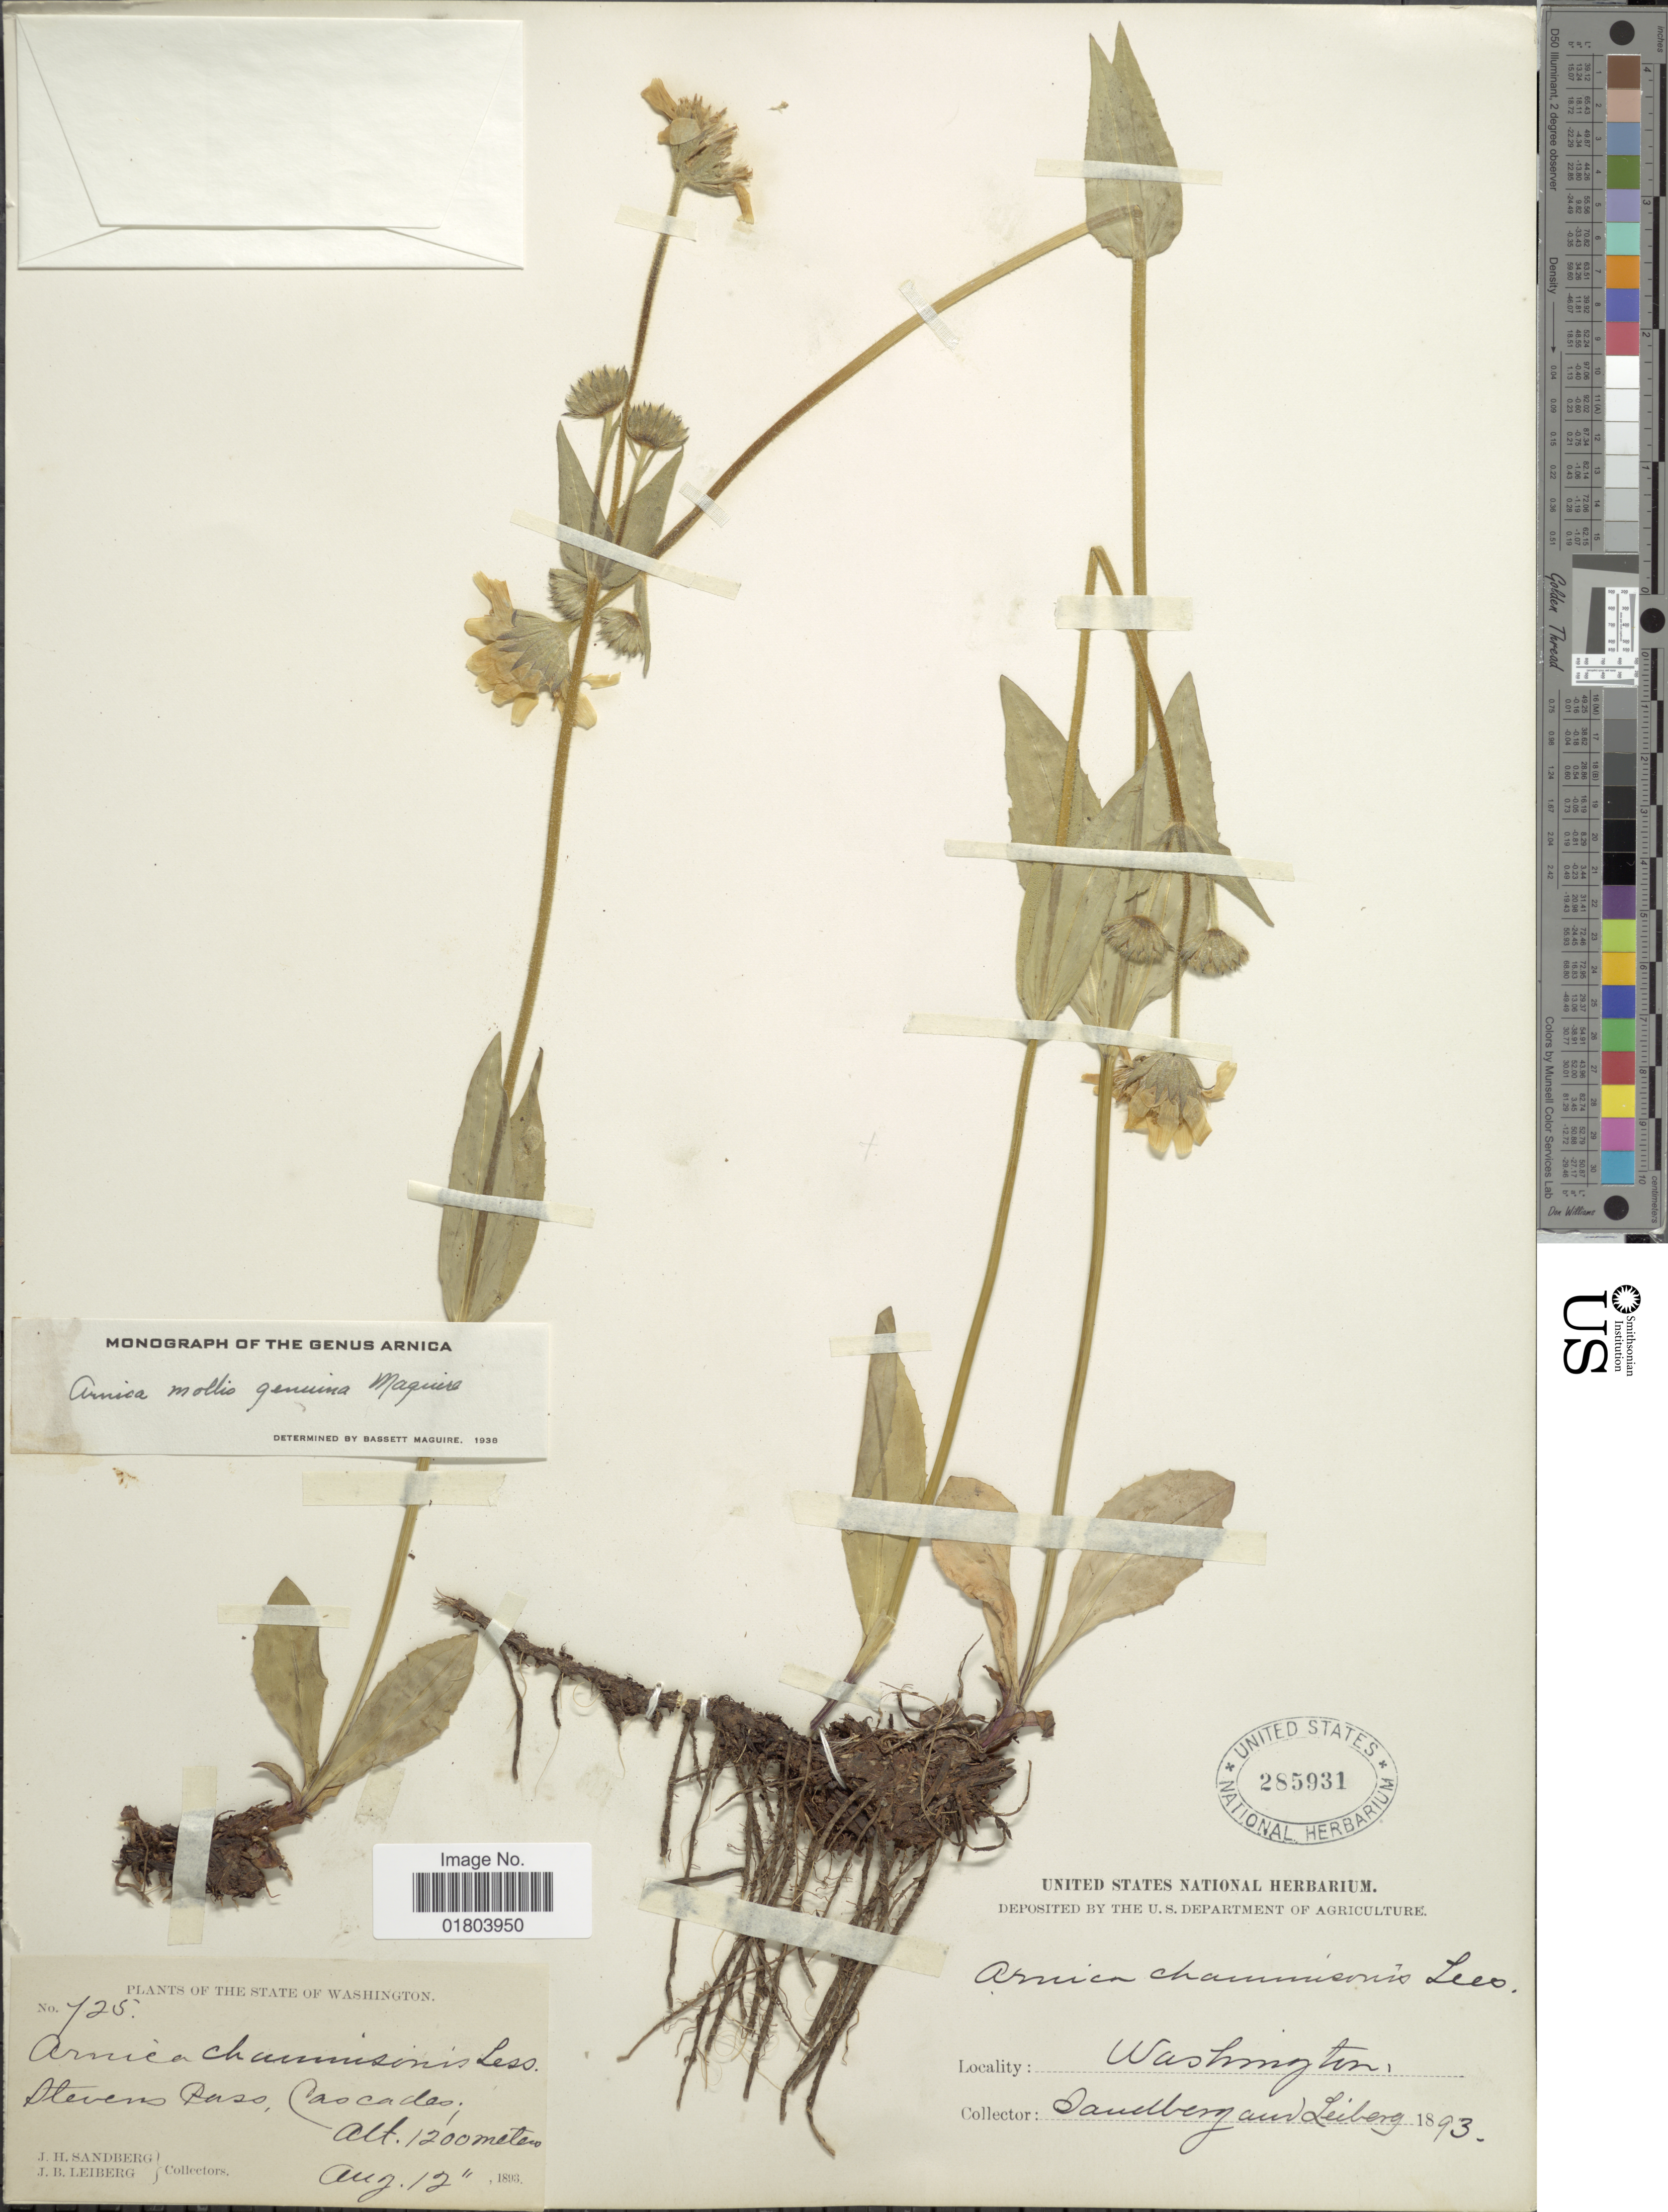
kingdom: Plantae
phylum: Tracheophyta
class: Magnoliopsida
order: Asterales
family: Asteraceae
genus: Arnica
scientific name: Arnica mollis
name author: Hook.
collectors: J. H. Sandberg & J. B. Leiberg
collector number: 725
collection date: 1893-08-12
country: United States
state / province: Washington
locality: Stevens Pass, Cascades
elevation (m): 1200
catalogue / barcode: US 285931